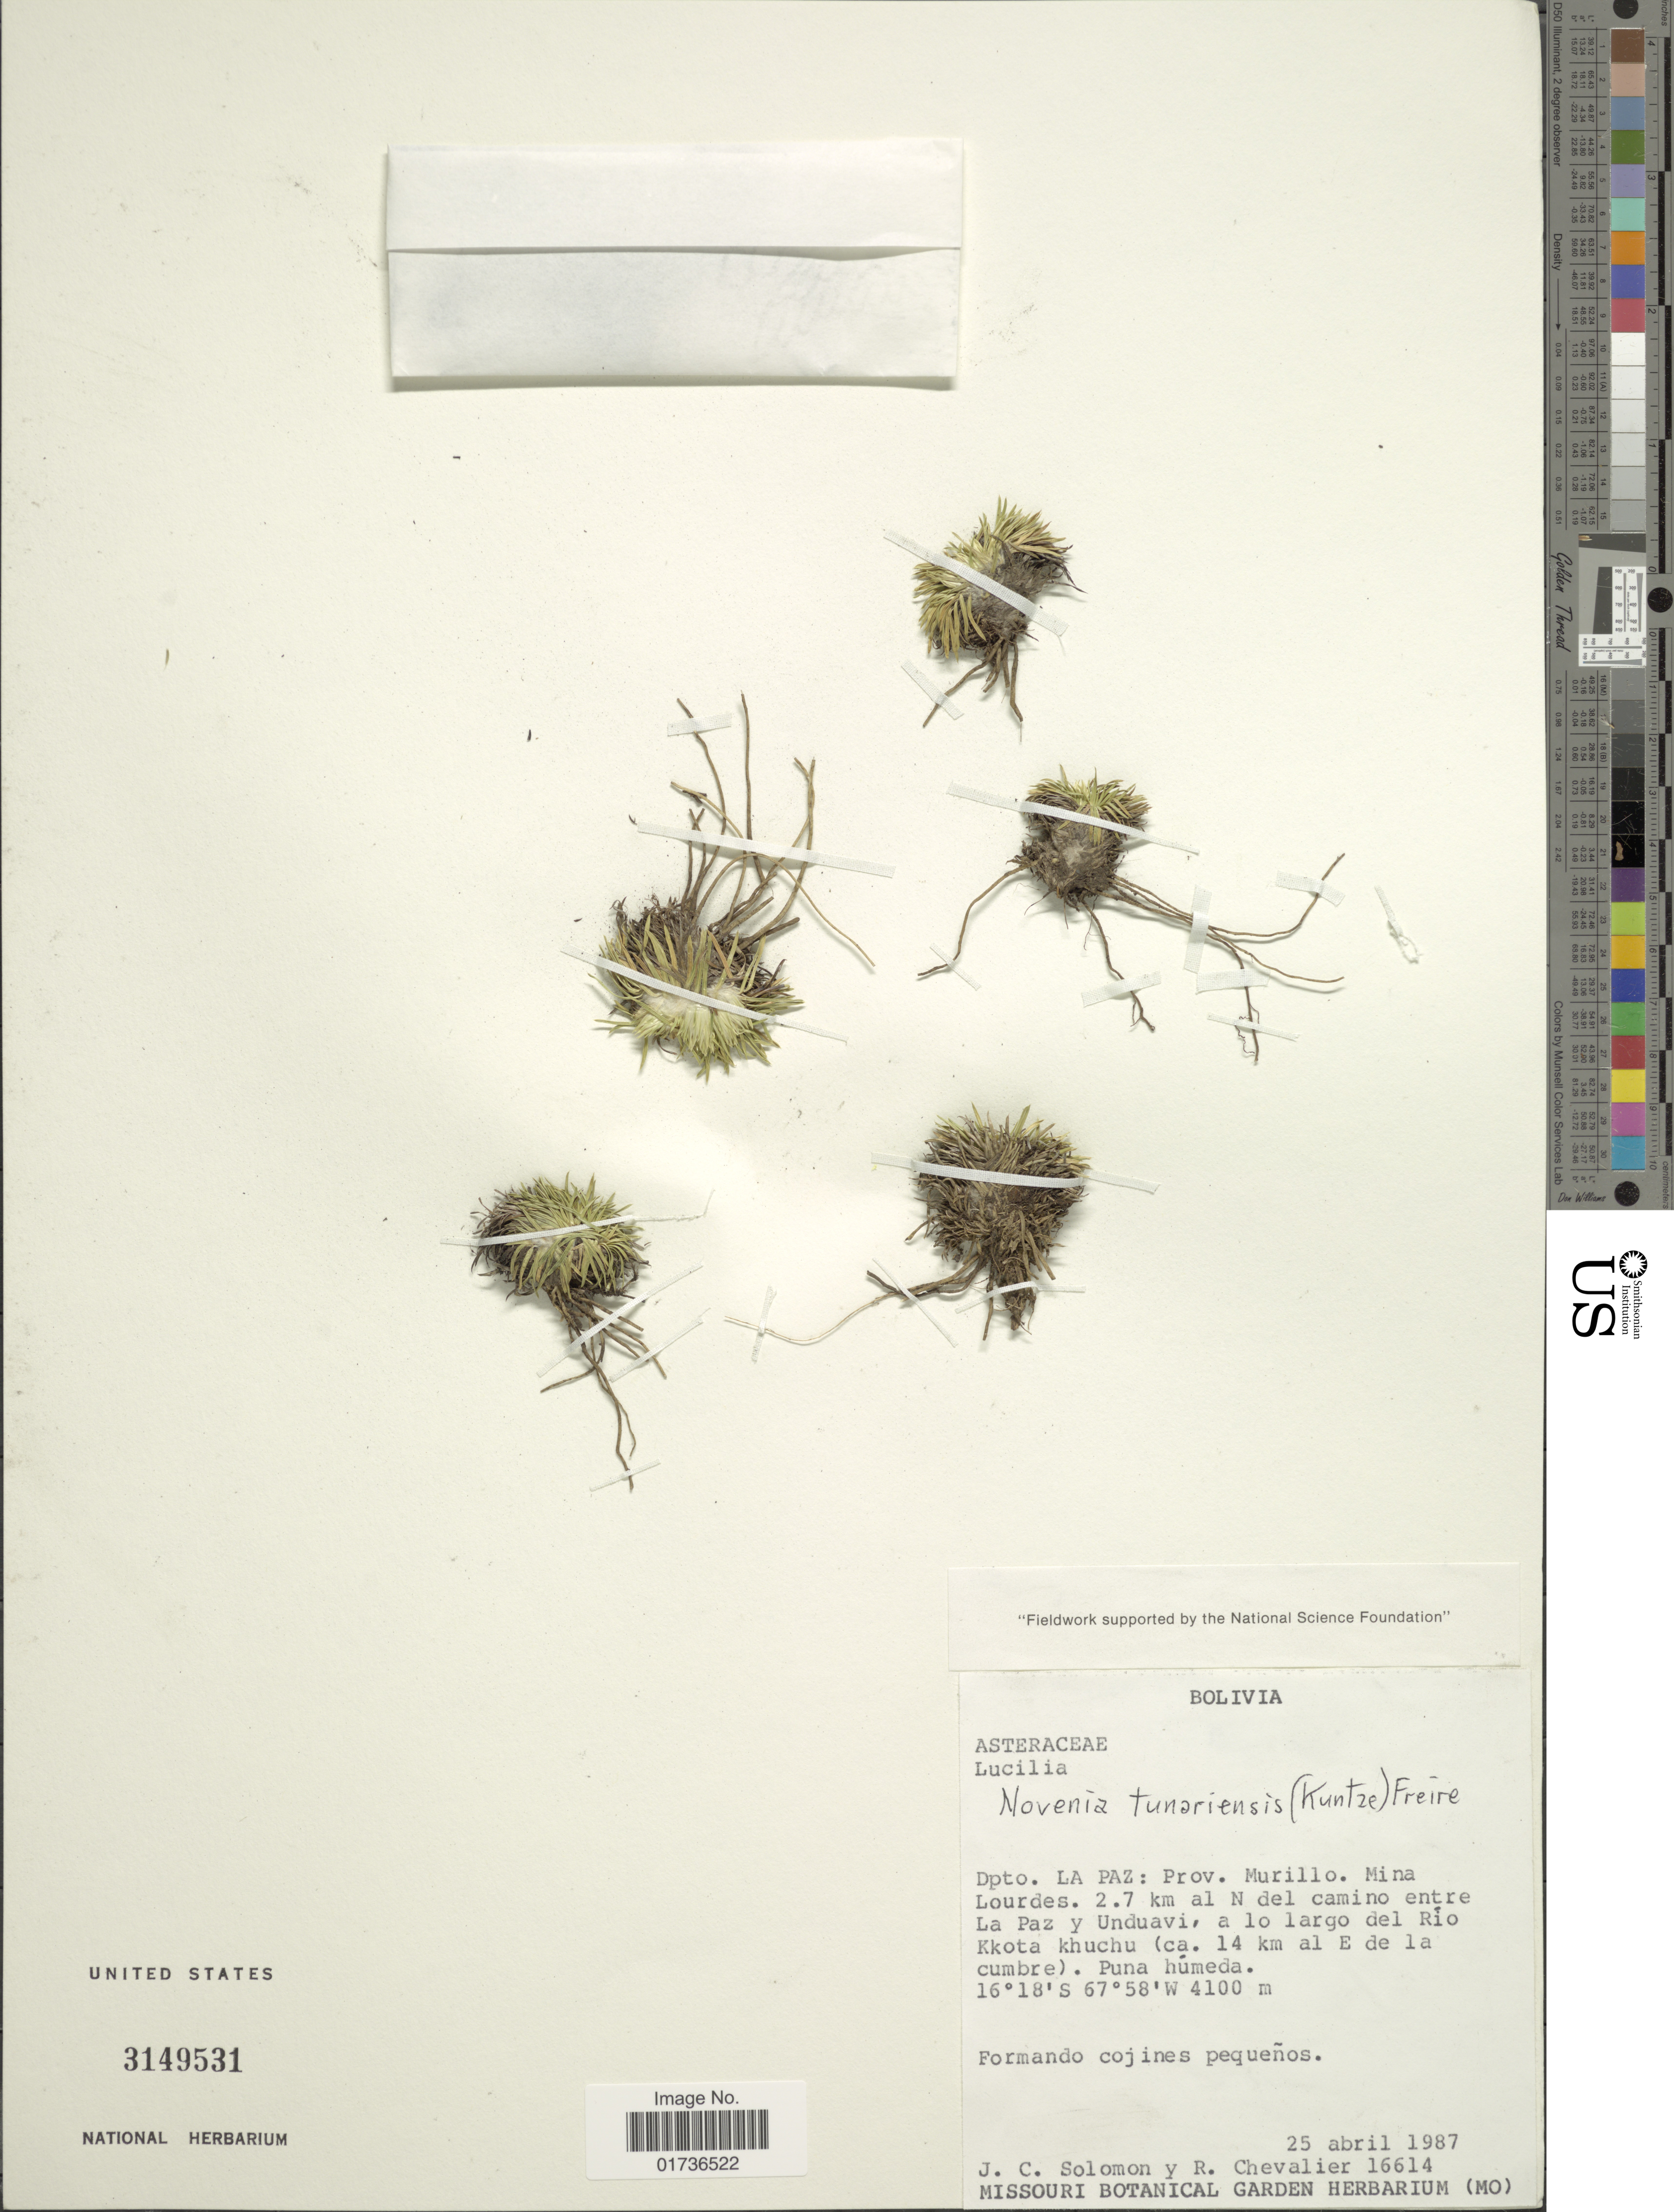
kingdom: Plantae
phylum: Tracheophyta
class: Magnoliopsida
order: Asterales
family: Asteraceae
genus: Novenia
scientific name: Novenia acaulis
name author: (Benth. & Hook. f. ex B.D. Jacks.) S.E. Freire & F.H. Hellw.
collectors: J. C. Solomon & R. C. Chevalier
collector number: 16614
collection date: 1987-04-25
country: Bolivia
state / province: La Paz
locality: Dpto La Paz: Prov. Murillo. Mina Lourdes. 2.7 km al N del camino entre La Paz y Unduavi, a lo largo del Río Kkota khuchu (ca. 14 km al E de la cumbre). Puna húmeda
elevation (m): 4100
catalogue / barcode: US 3149531